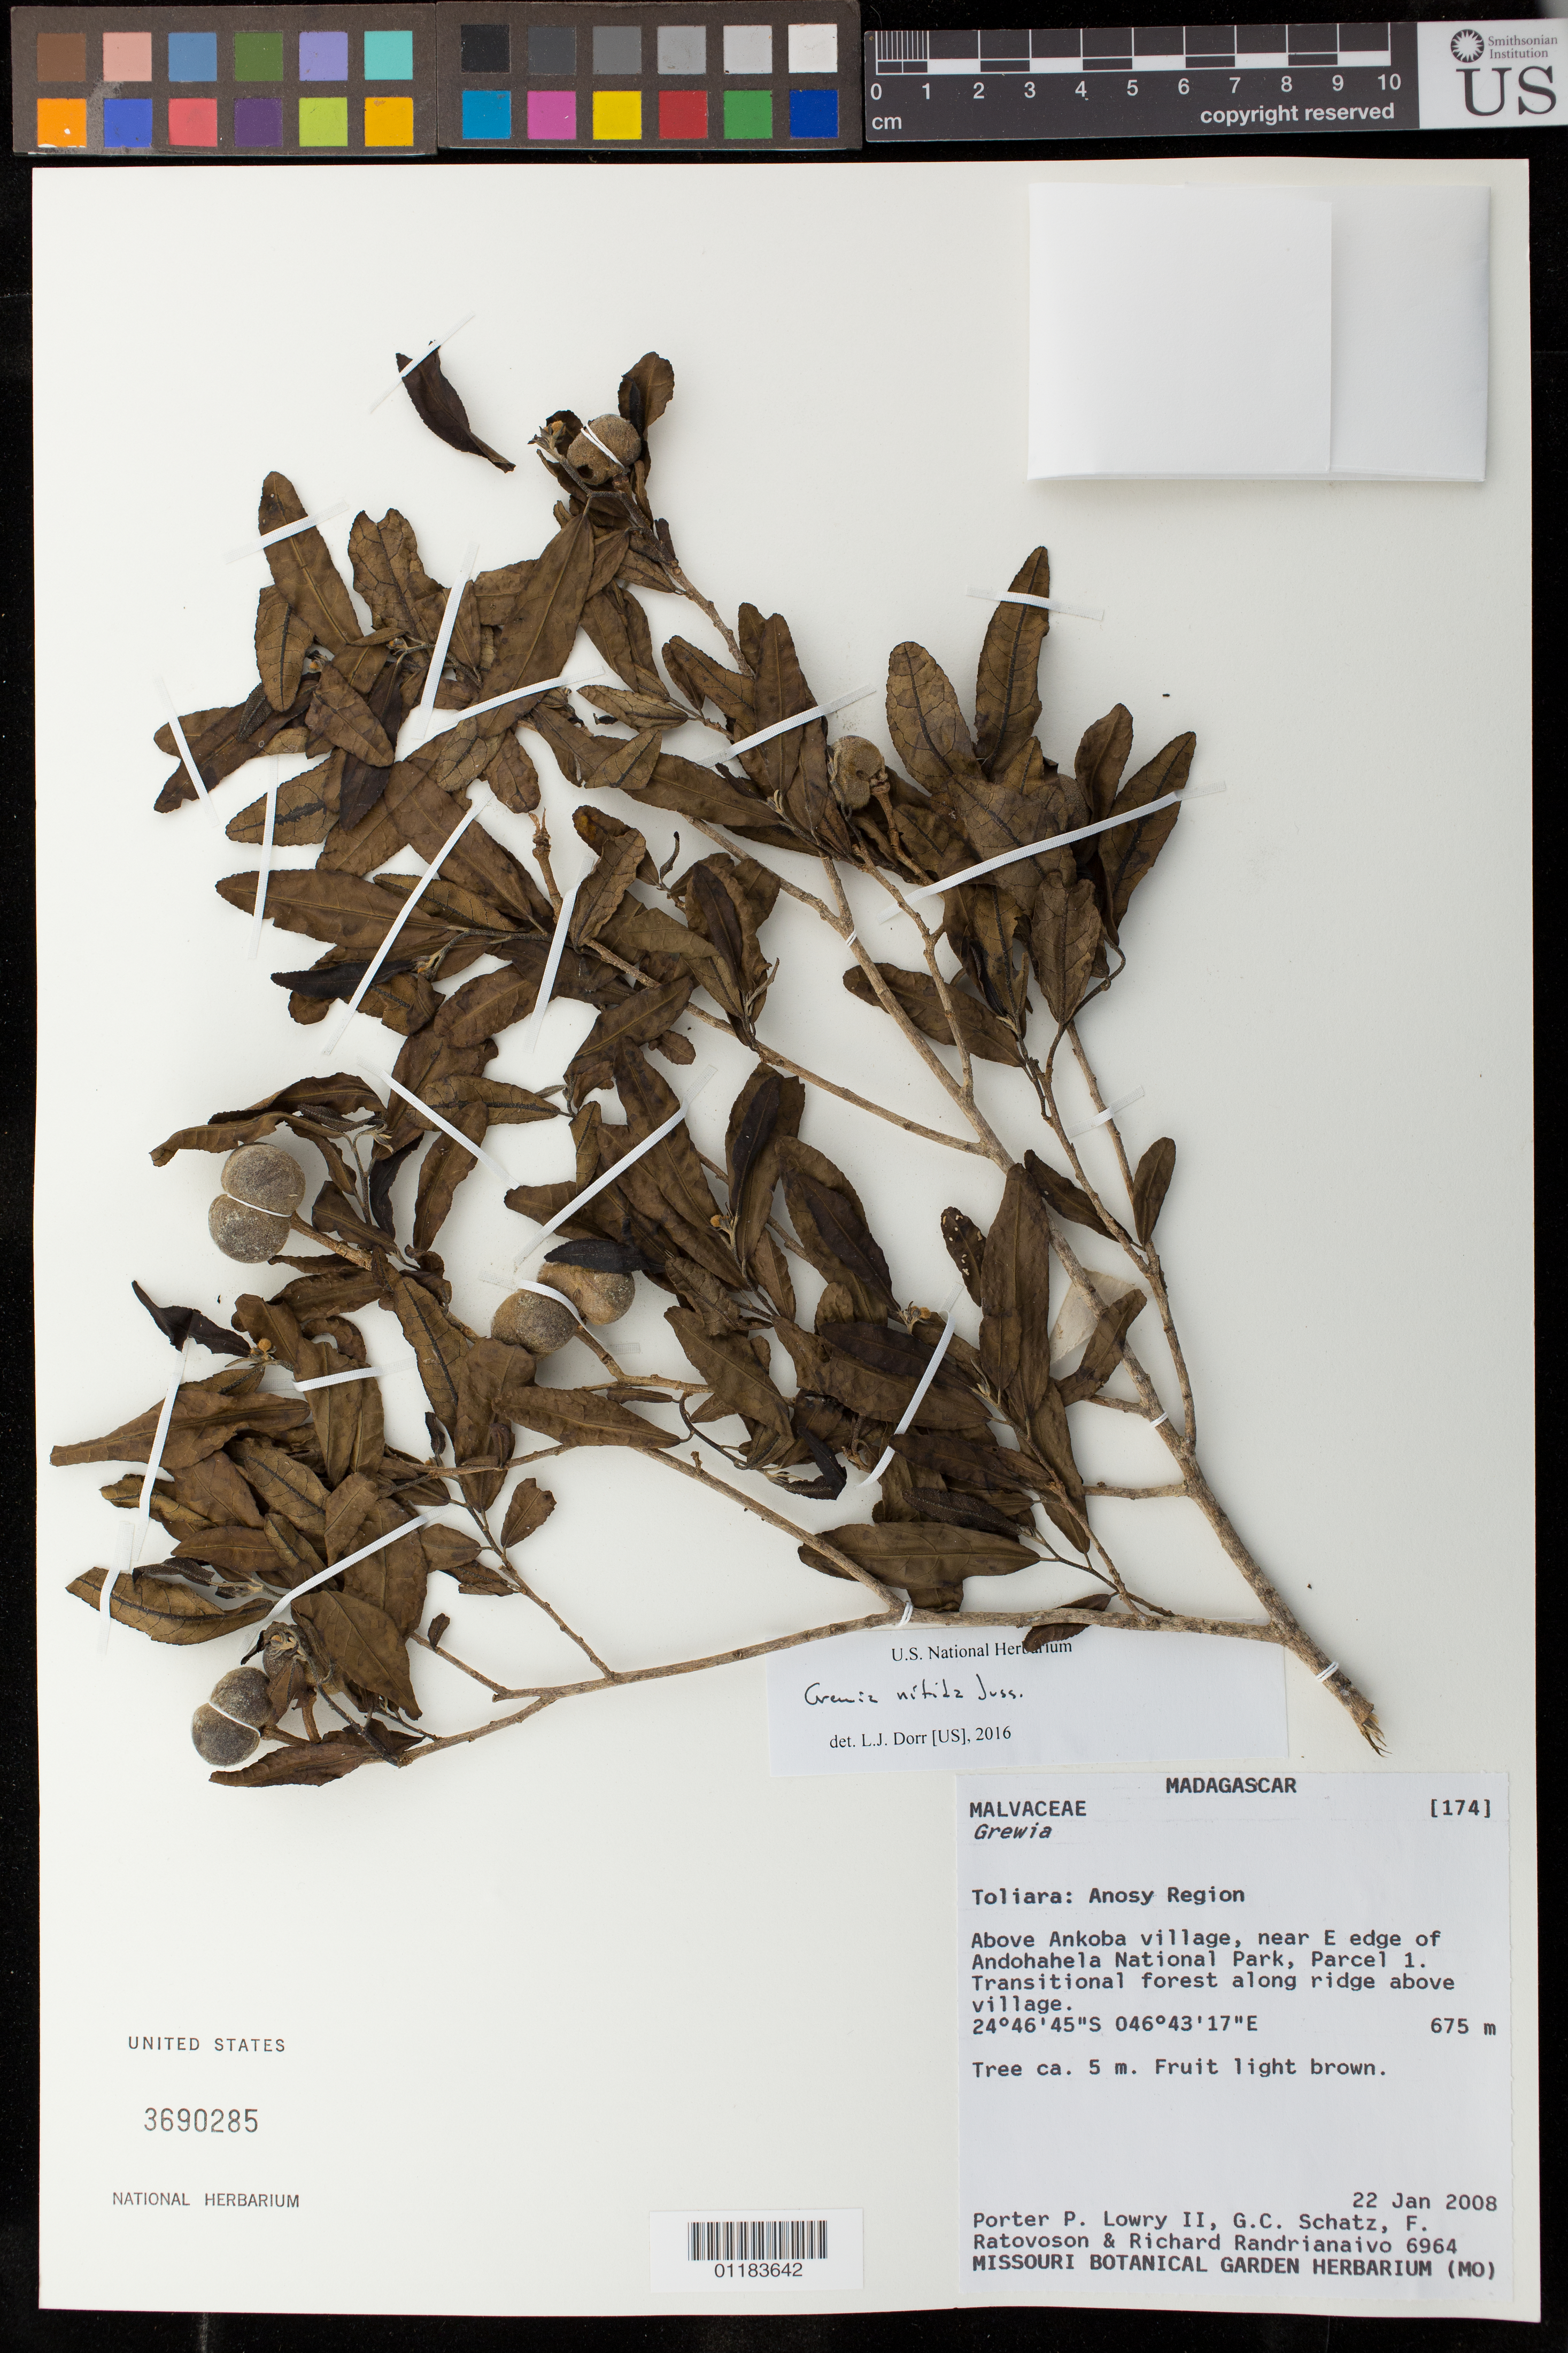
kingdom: Plantae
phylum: Tracheophyta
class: Magnoliopsida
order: Malvales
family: Malvaceae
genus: Grewia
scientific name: Grewia nitida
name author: Juss.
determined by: Dorr, L. J., (BOT), Smithsonian Institution - National Museum of Natural History (UNITED STATES)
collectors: P. Lowry et al.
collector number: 6964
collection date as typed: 22 Jan 2008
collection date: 2008-01-22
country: Madagascar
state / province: Anosy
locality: Above Ankoba Village, near E edge of Andohahela National Park, Parcel 1; along ridge above village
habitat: transitional forest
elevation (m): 675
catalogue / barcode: US 3690285